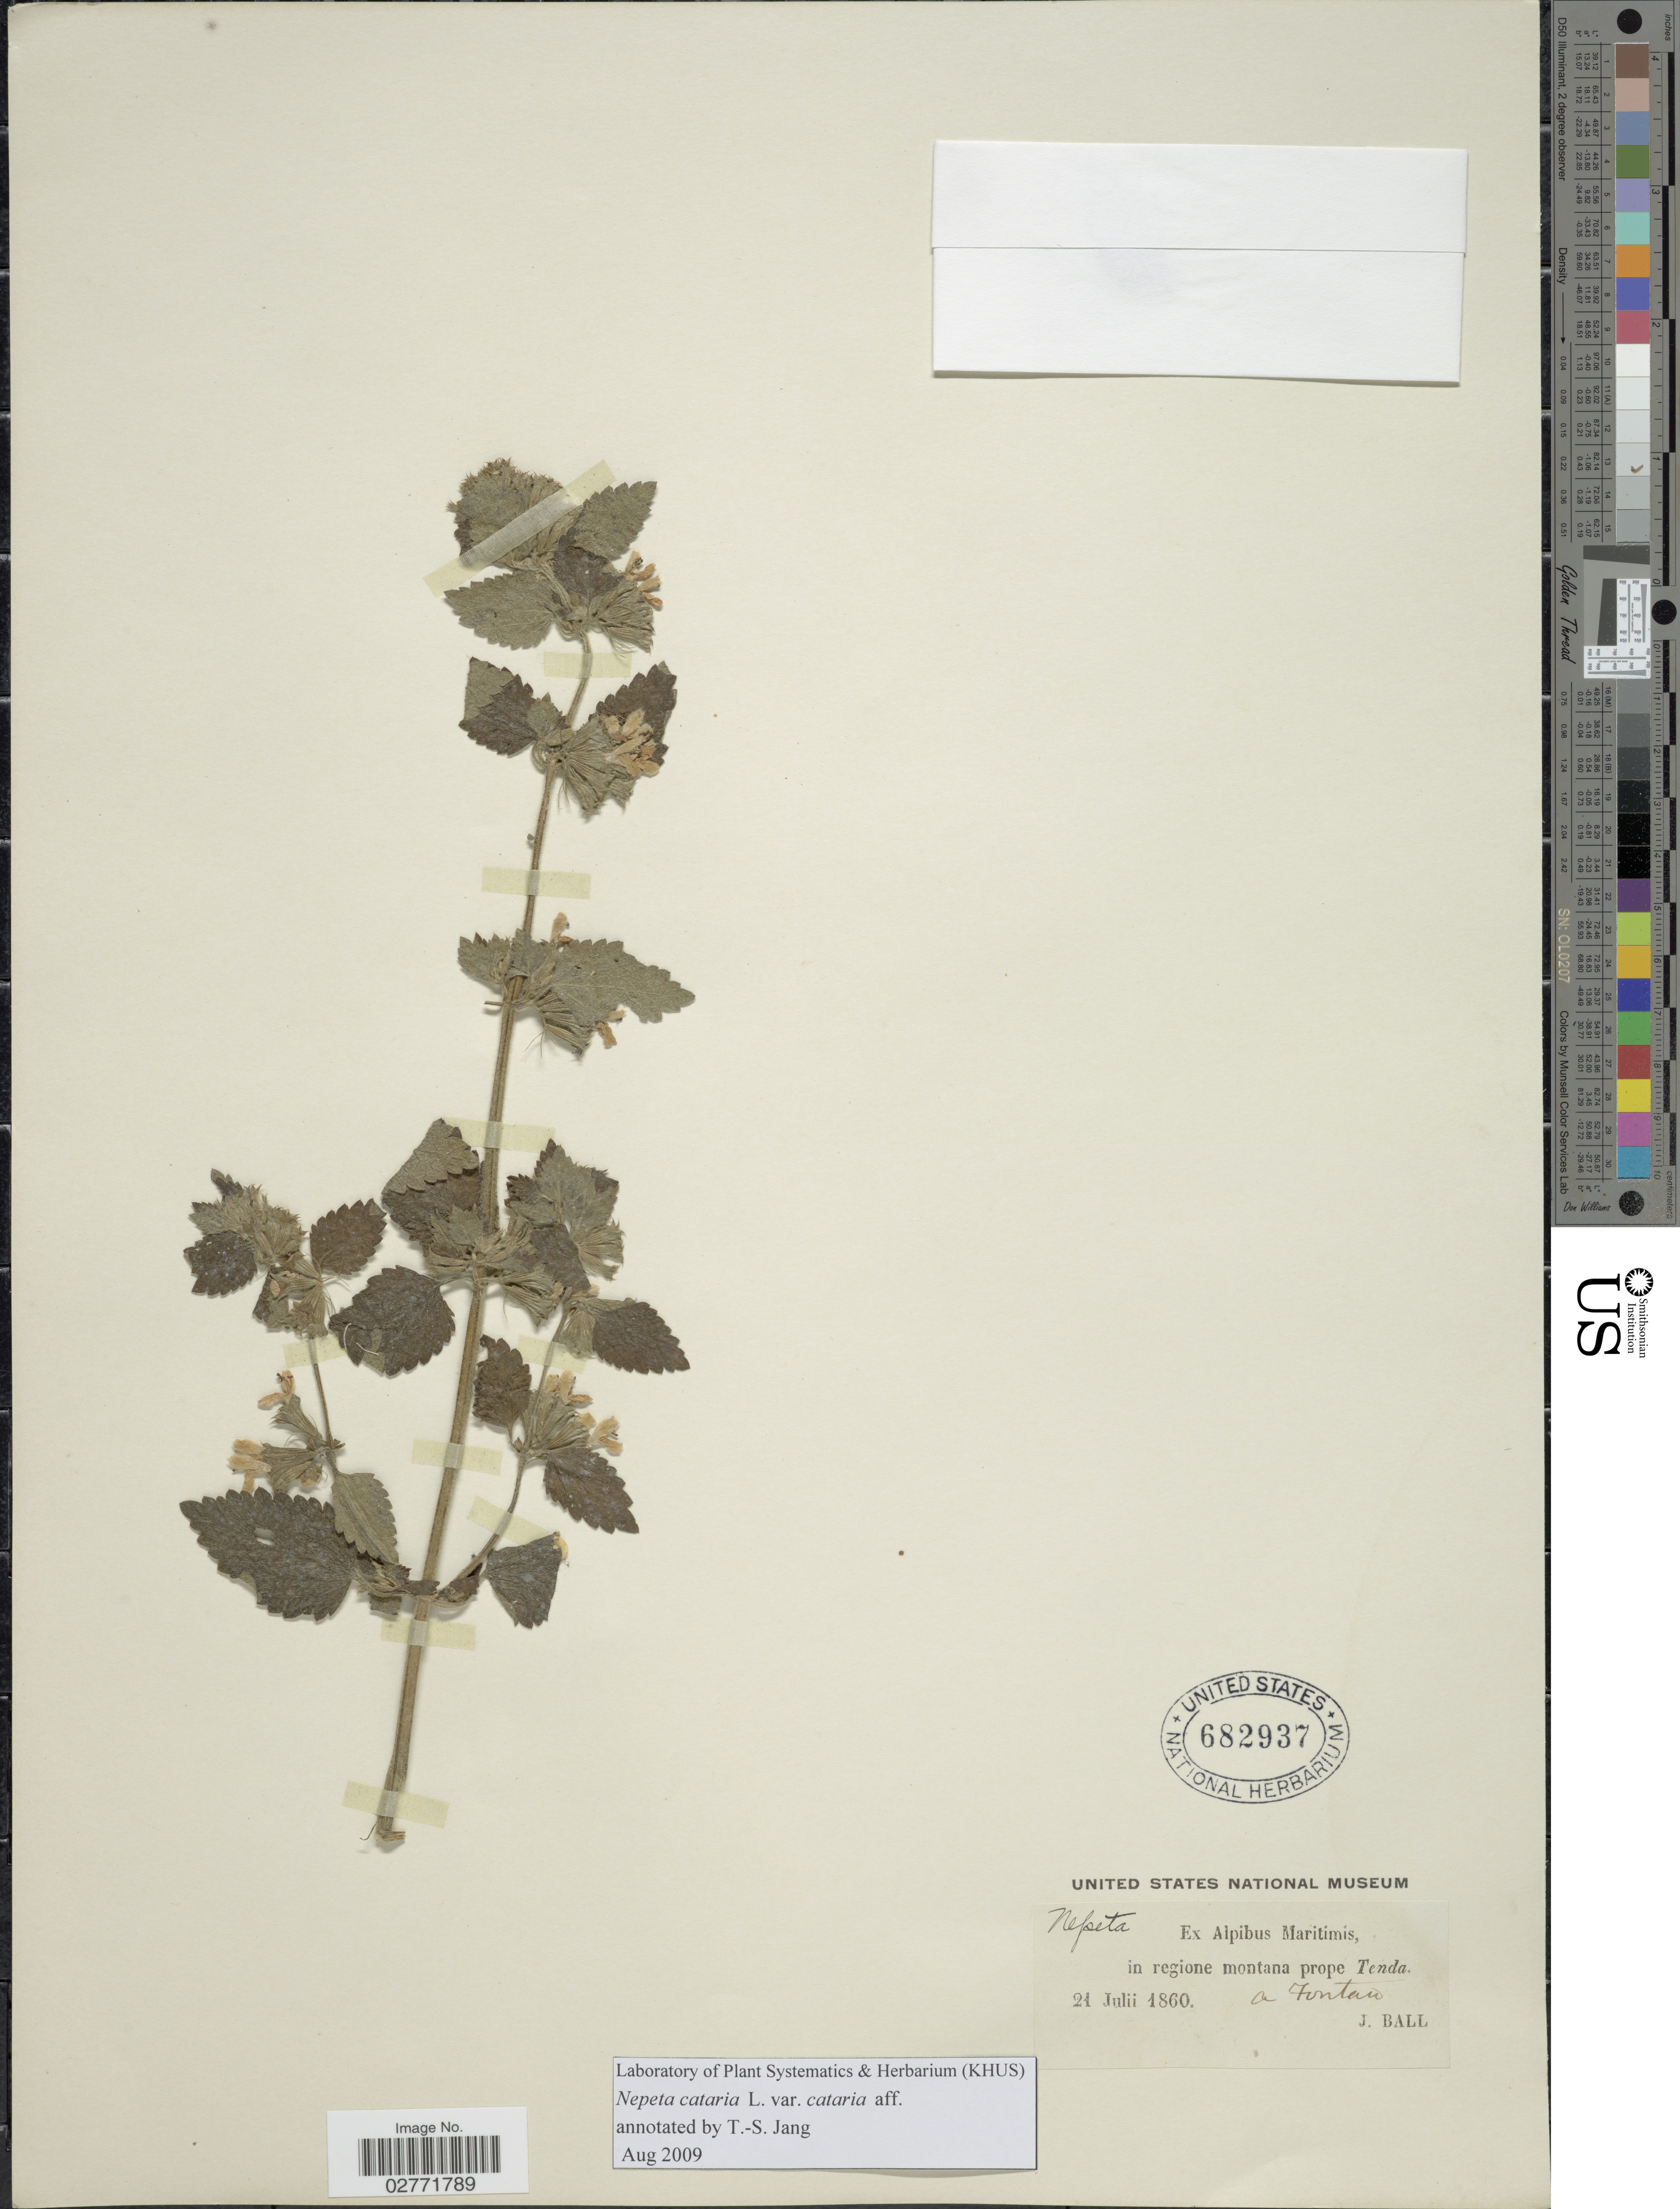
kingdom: Plantae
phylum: Tracheophyta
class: Magnoliopsida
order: Lamiales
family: Lamiaceae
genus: Nepeta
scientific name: Nepeta cataria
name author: L.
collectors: J. Ball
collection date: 1860-07-21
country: France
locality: Ex alpibus maritimis, In regione montana prope Tenda, a Fontan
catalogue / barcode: US 682937